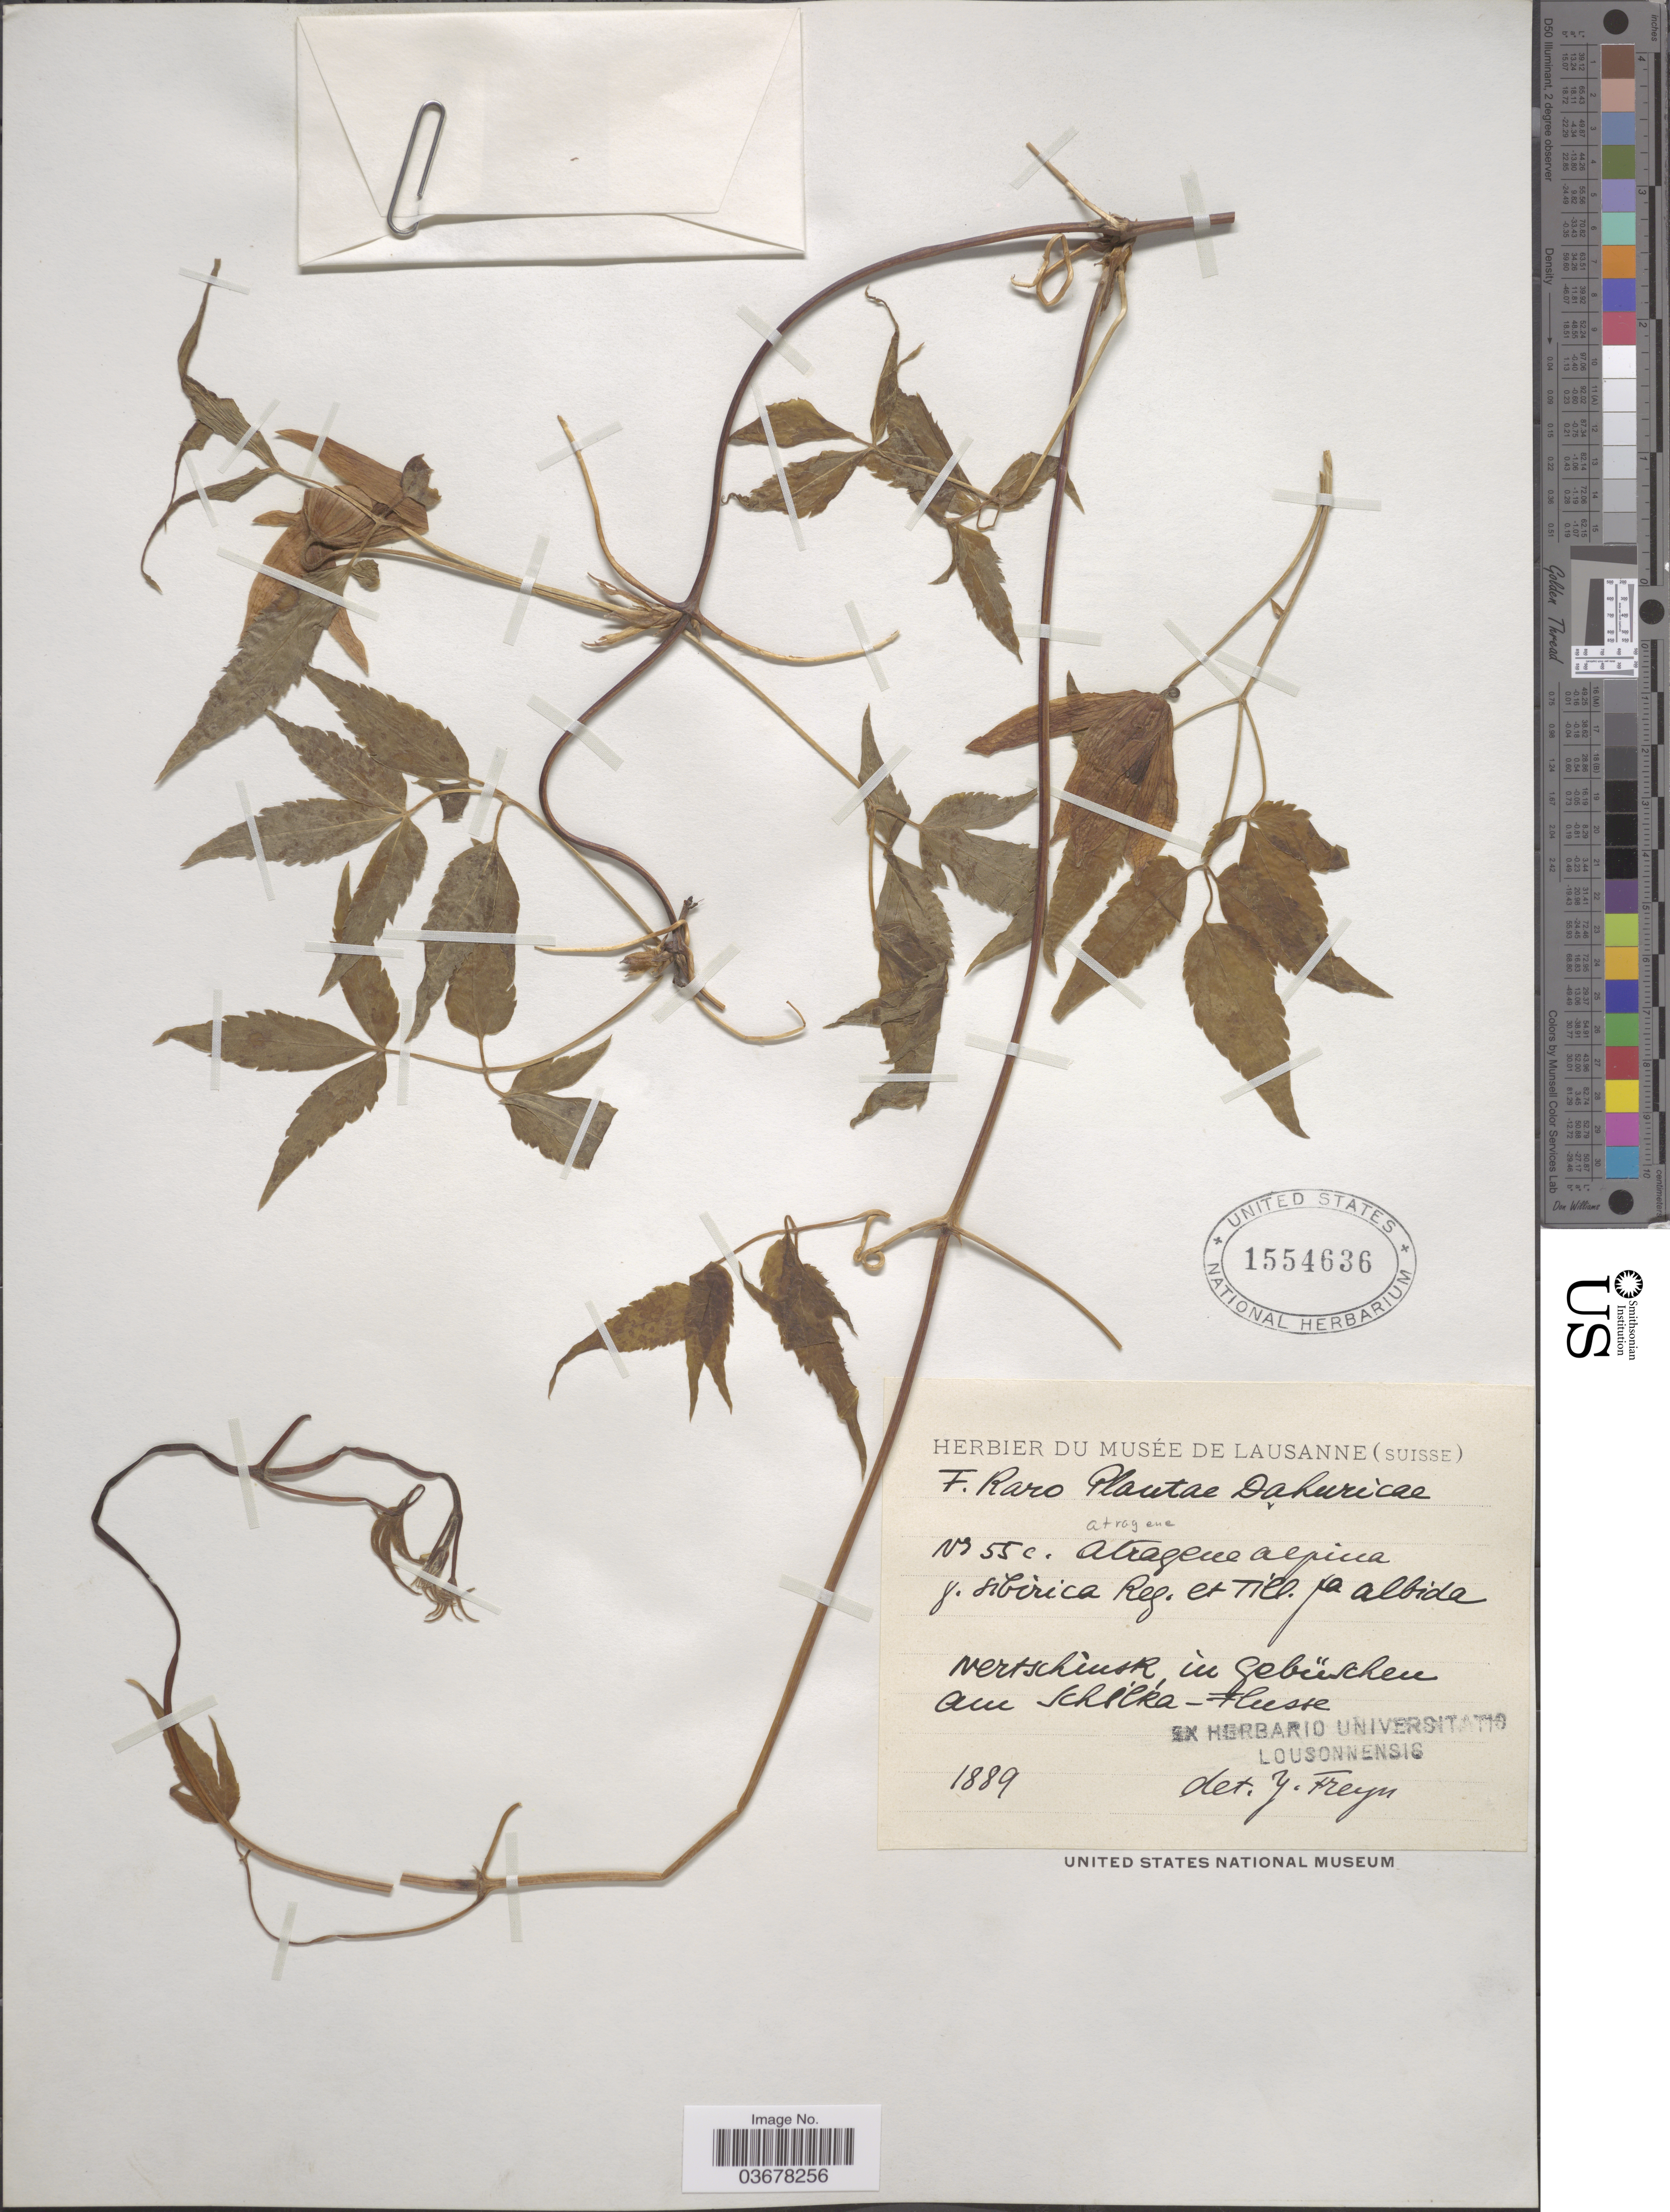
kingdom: Plantae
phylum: Tracheophyta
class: Magnoliopsida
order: Ranunculales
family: Ranunculaceae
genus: Clematis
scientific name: Clematis alpina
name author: (L.) Mill.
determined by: Strong, M. T., (US), Smithsonian Institution - National Museum of Natural History (UNITED STATES)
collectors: F. Karo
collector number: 55c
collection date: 1889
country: Russian Federation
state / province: Zabaykalsky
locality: Dahuricae. Nertschinsk, in gebüschen am Scholka - Flusse.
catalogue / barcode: US 1554636